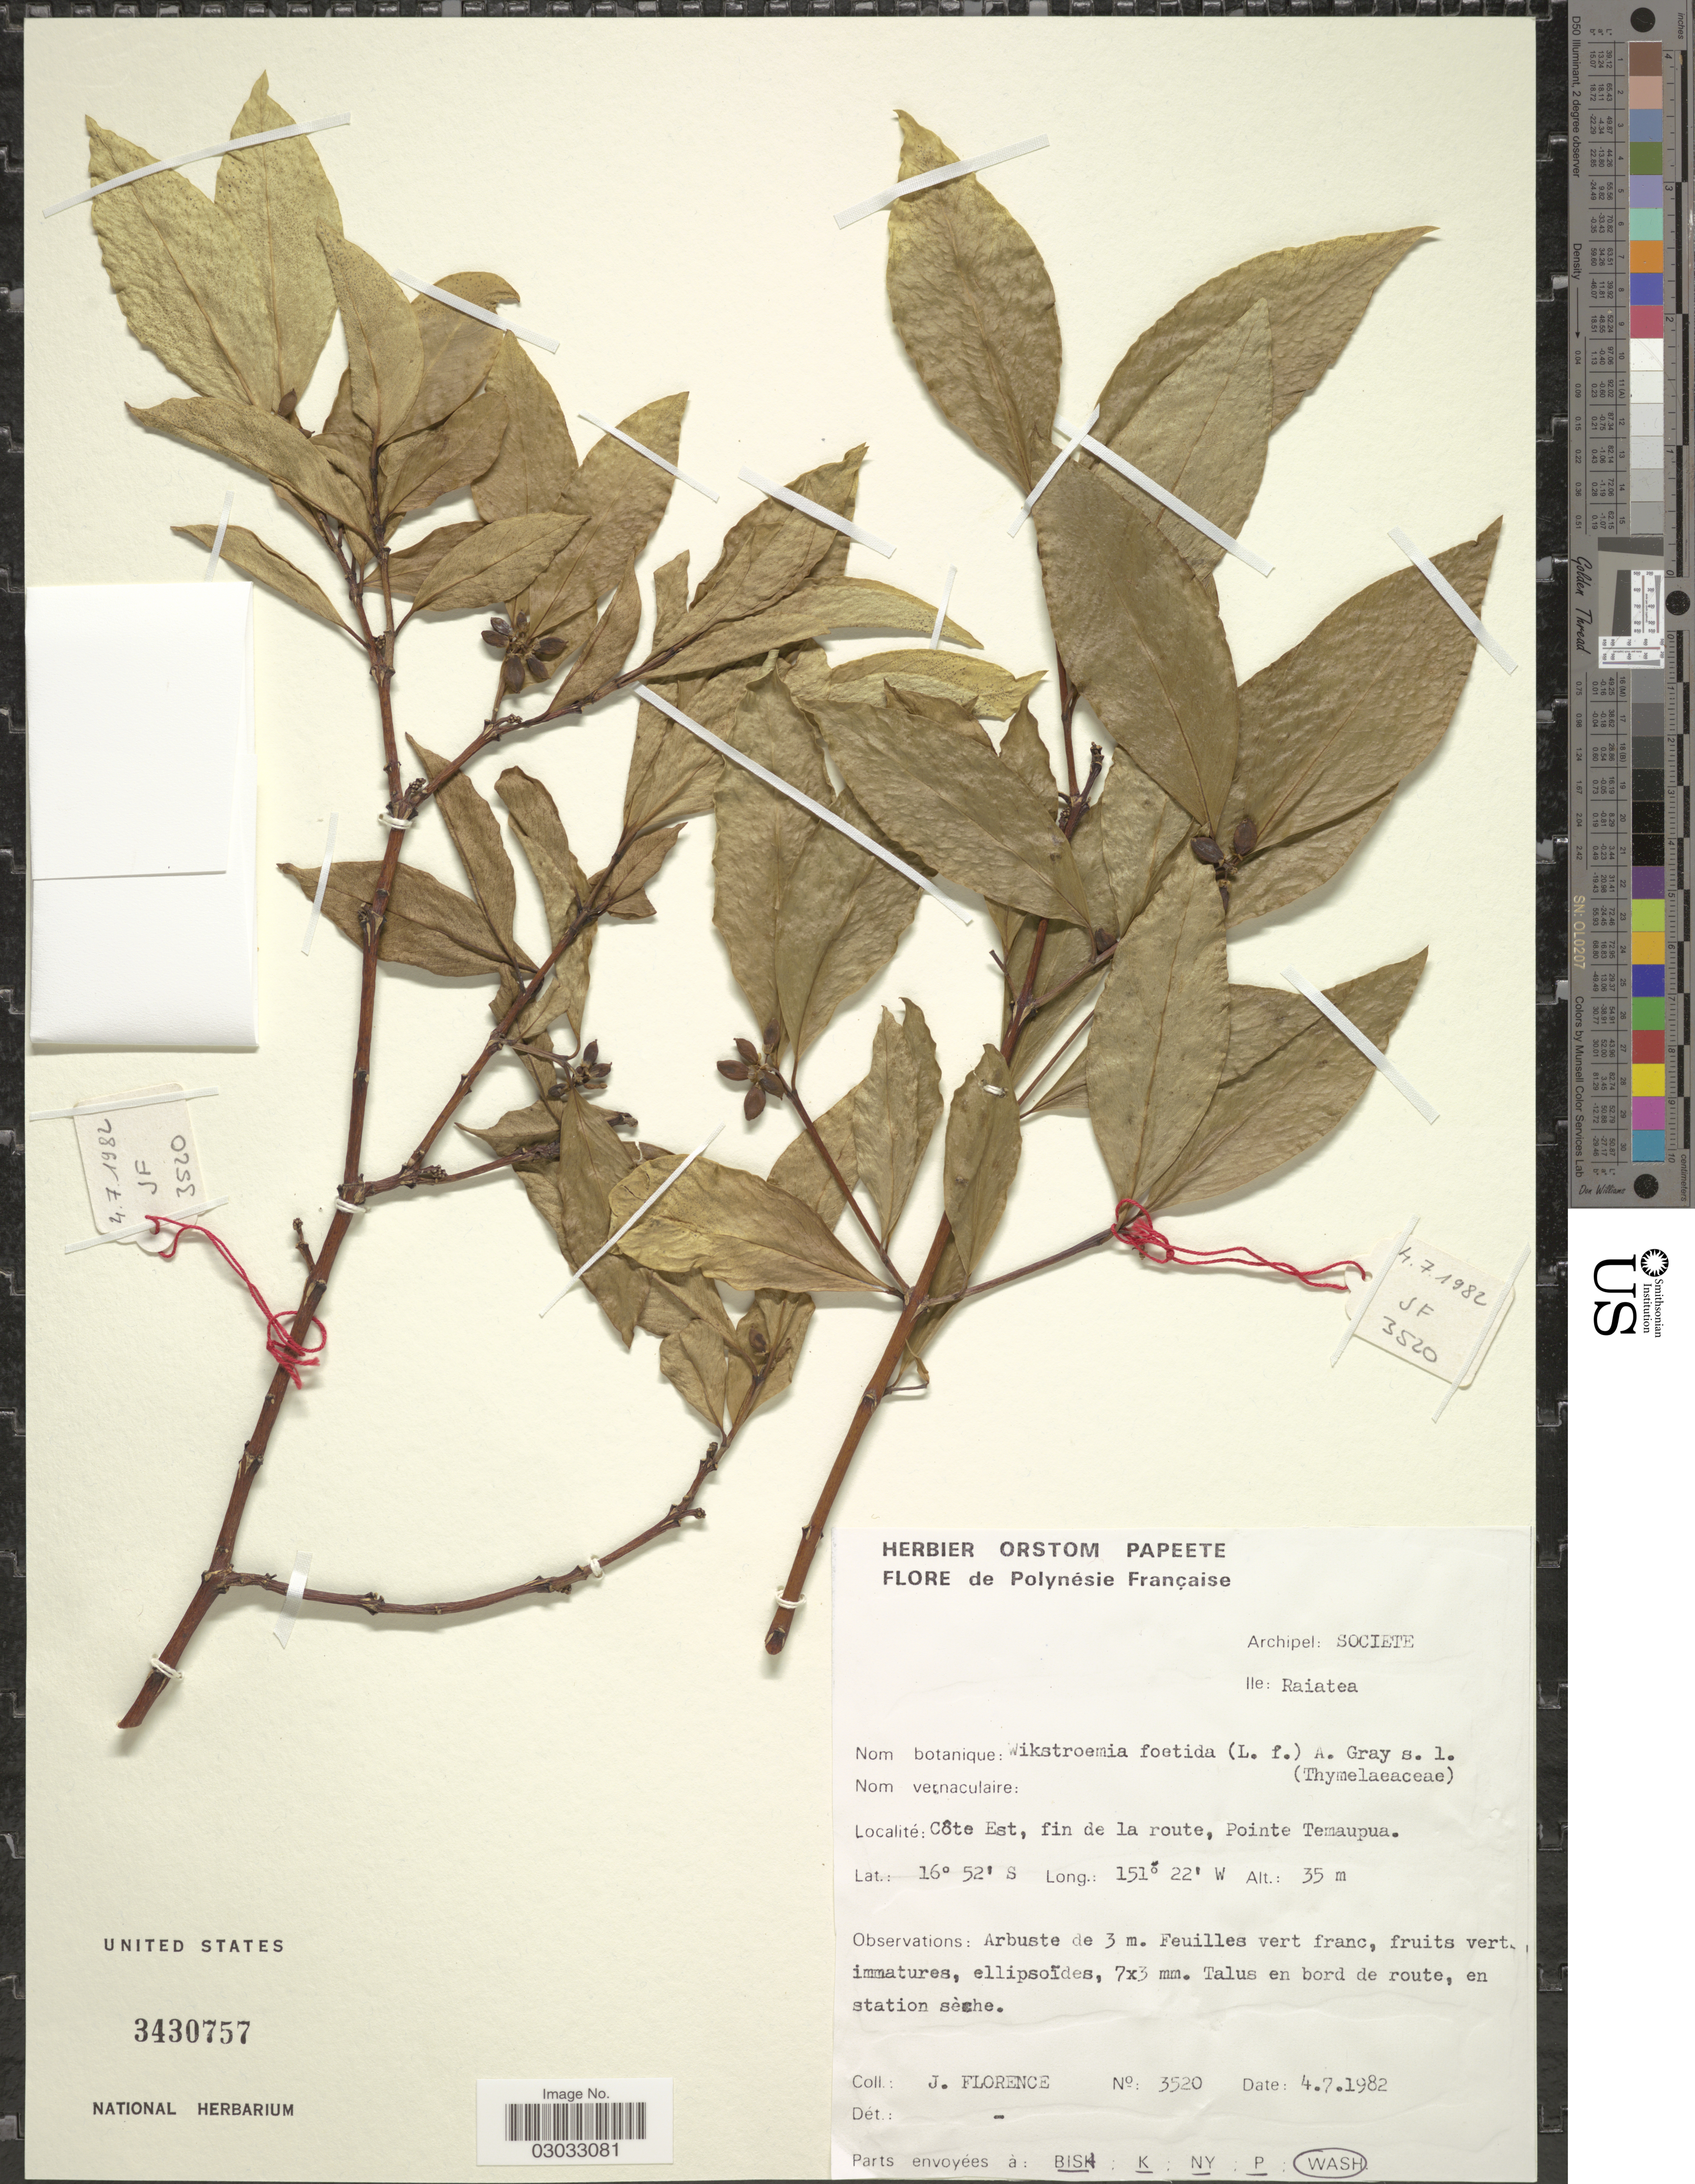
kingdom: Plantae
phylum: Tracheophyta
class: Magnoliopsida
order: Malvales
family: Thymelaeaceae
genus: Wikstroemia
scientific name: Wikstroemia coriacea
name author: Seem.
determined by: Florence, J.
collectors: J. Florence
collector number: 3520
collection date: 1982-07-04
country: French Polynesia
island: Raiatea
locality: Archipel: Societe, Ile: Raiatea, Côte Est, fin de la route, Pointe Temaupua.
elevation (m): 35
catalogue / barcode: US 3430757